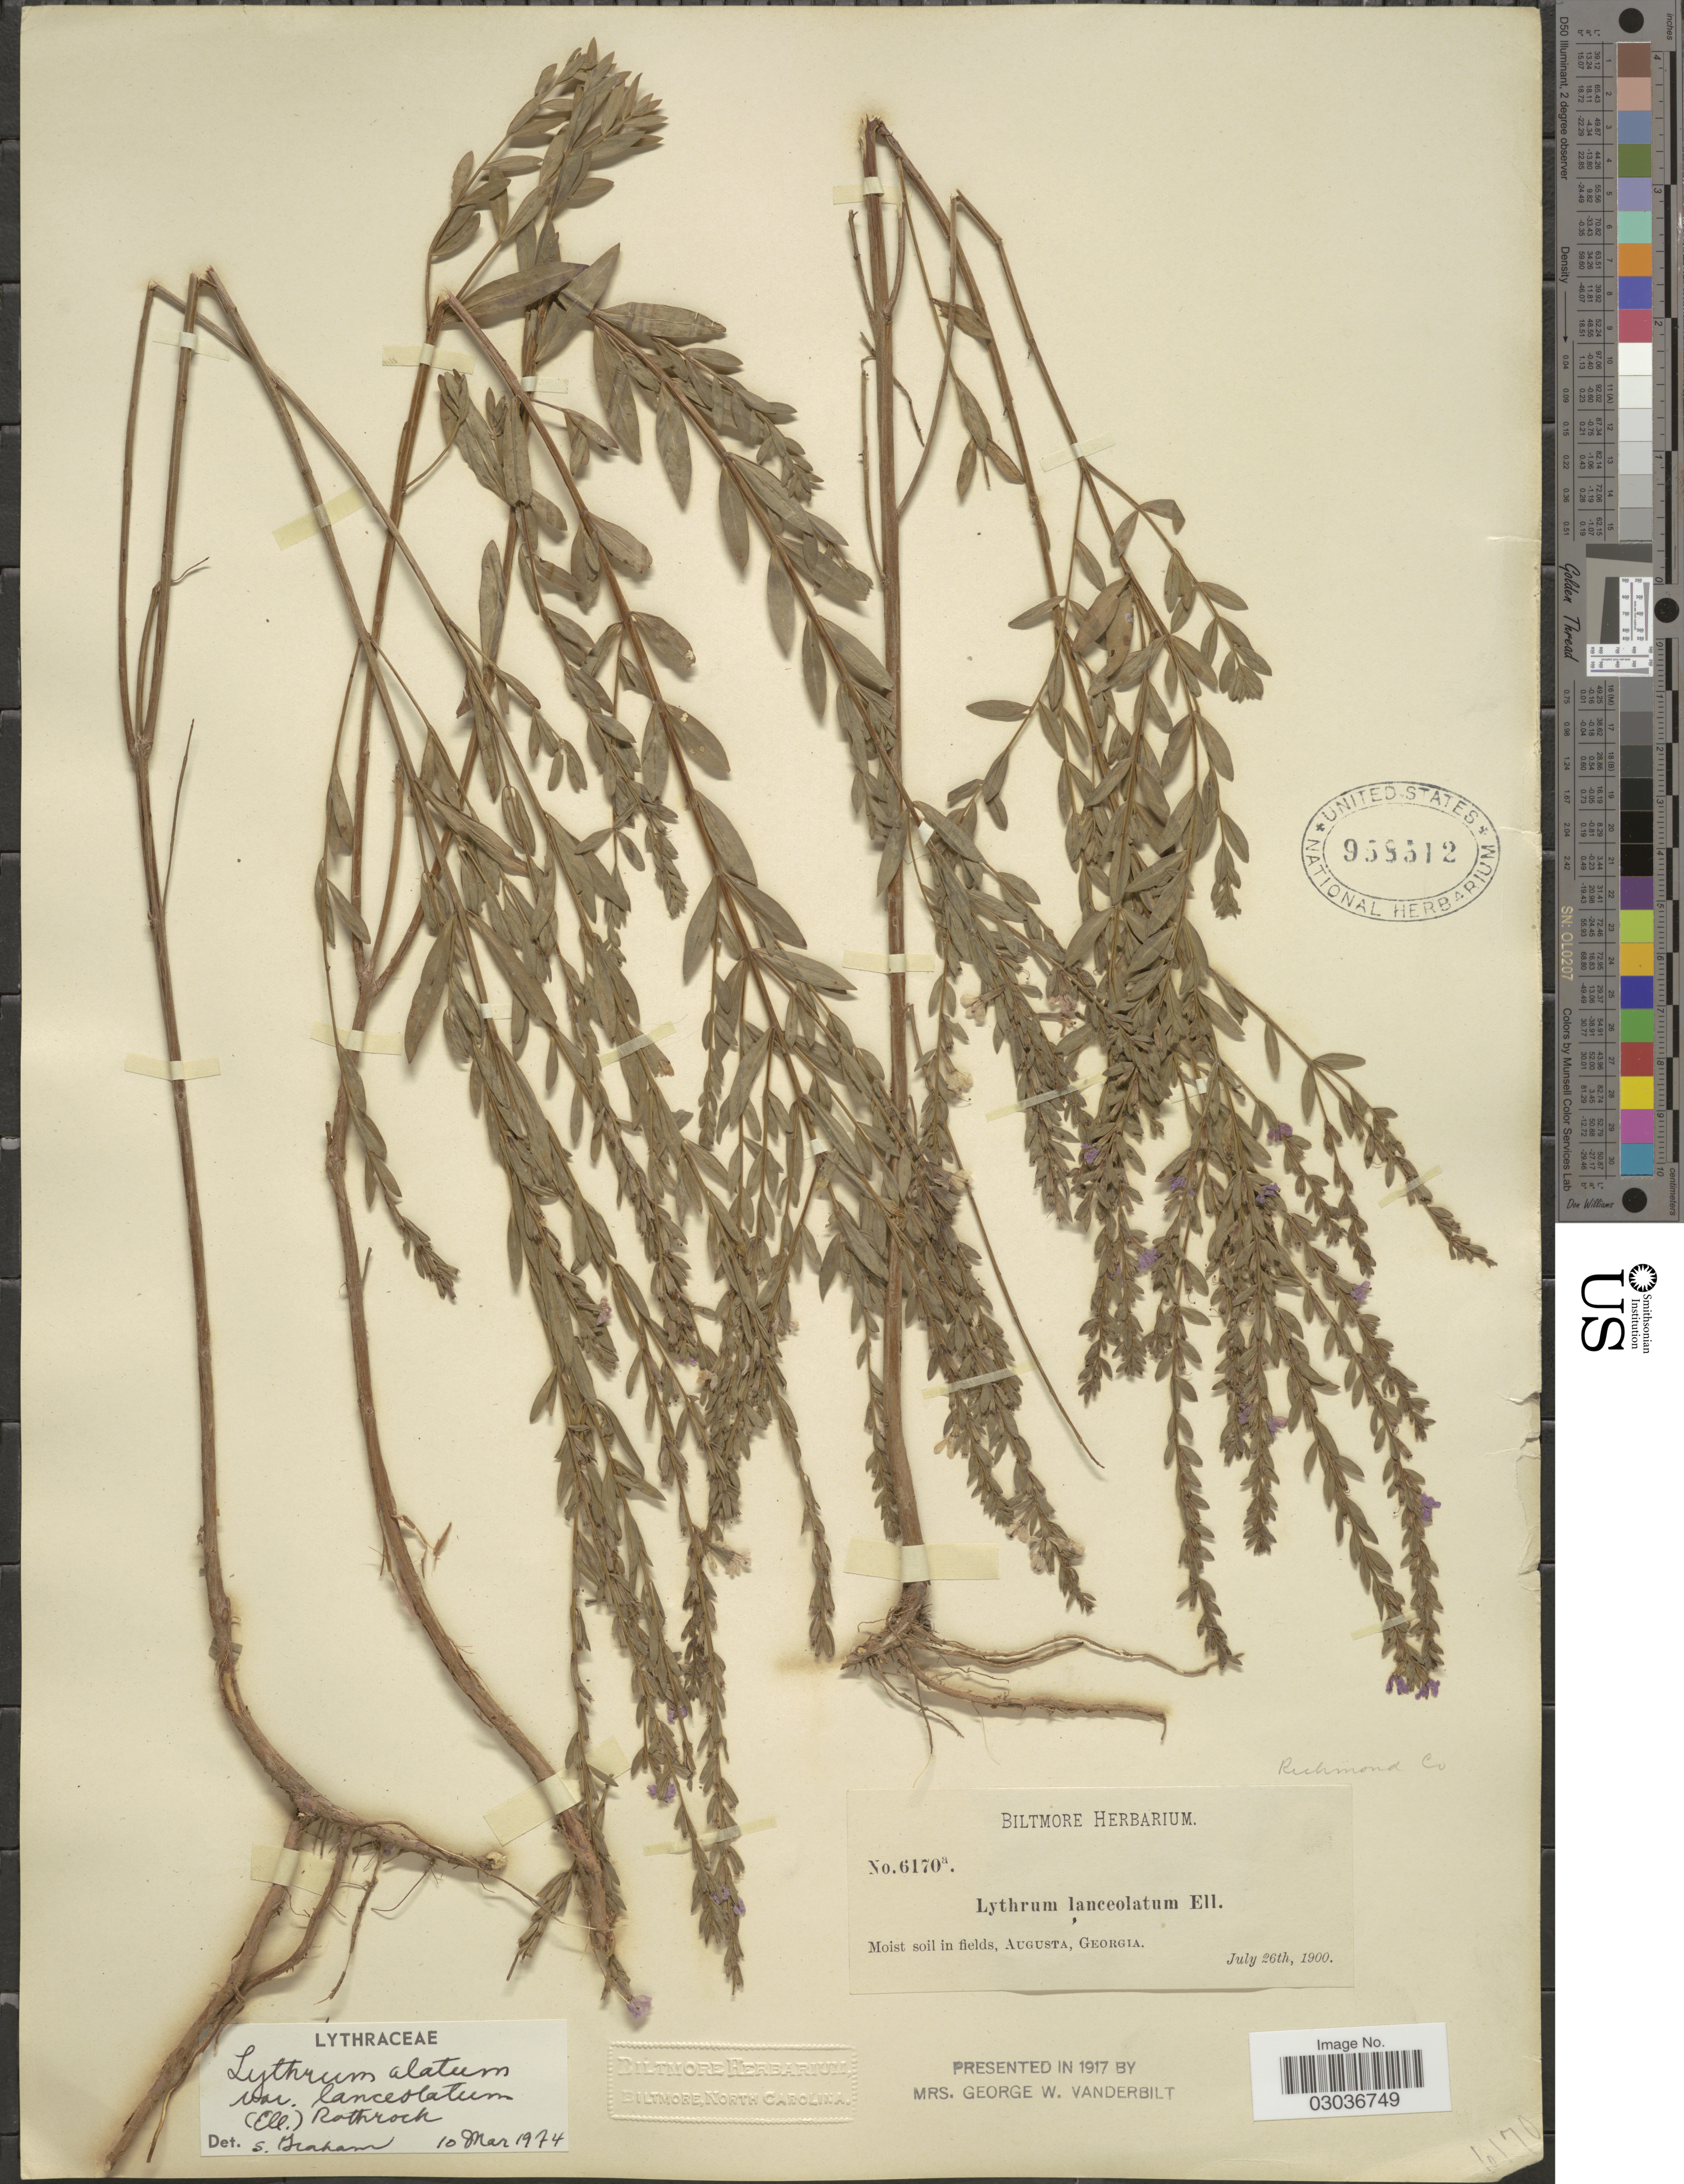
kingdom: Plantae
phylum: Tracheophyta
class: Magnoliopsida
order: Myrtales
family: Lythraceae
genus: Lythrum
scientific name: Lythrum alatum var. lanceolatum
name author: (Elliott) A. Gray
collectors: ex herb. Biltmore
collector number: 6170a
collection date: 1900-07-26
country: United States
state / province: Georgia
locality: Moist soil in fields, Augusta. Richmond Co.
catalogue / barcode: US 958512